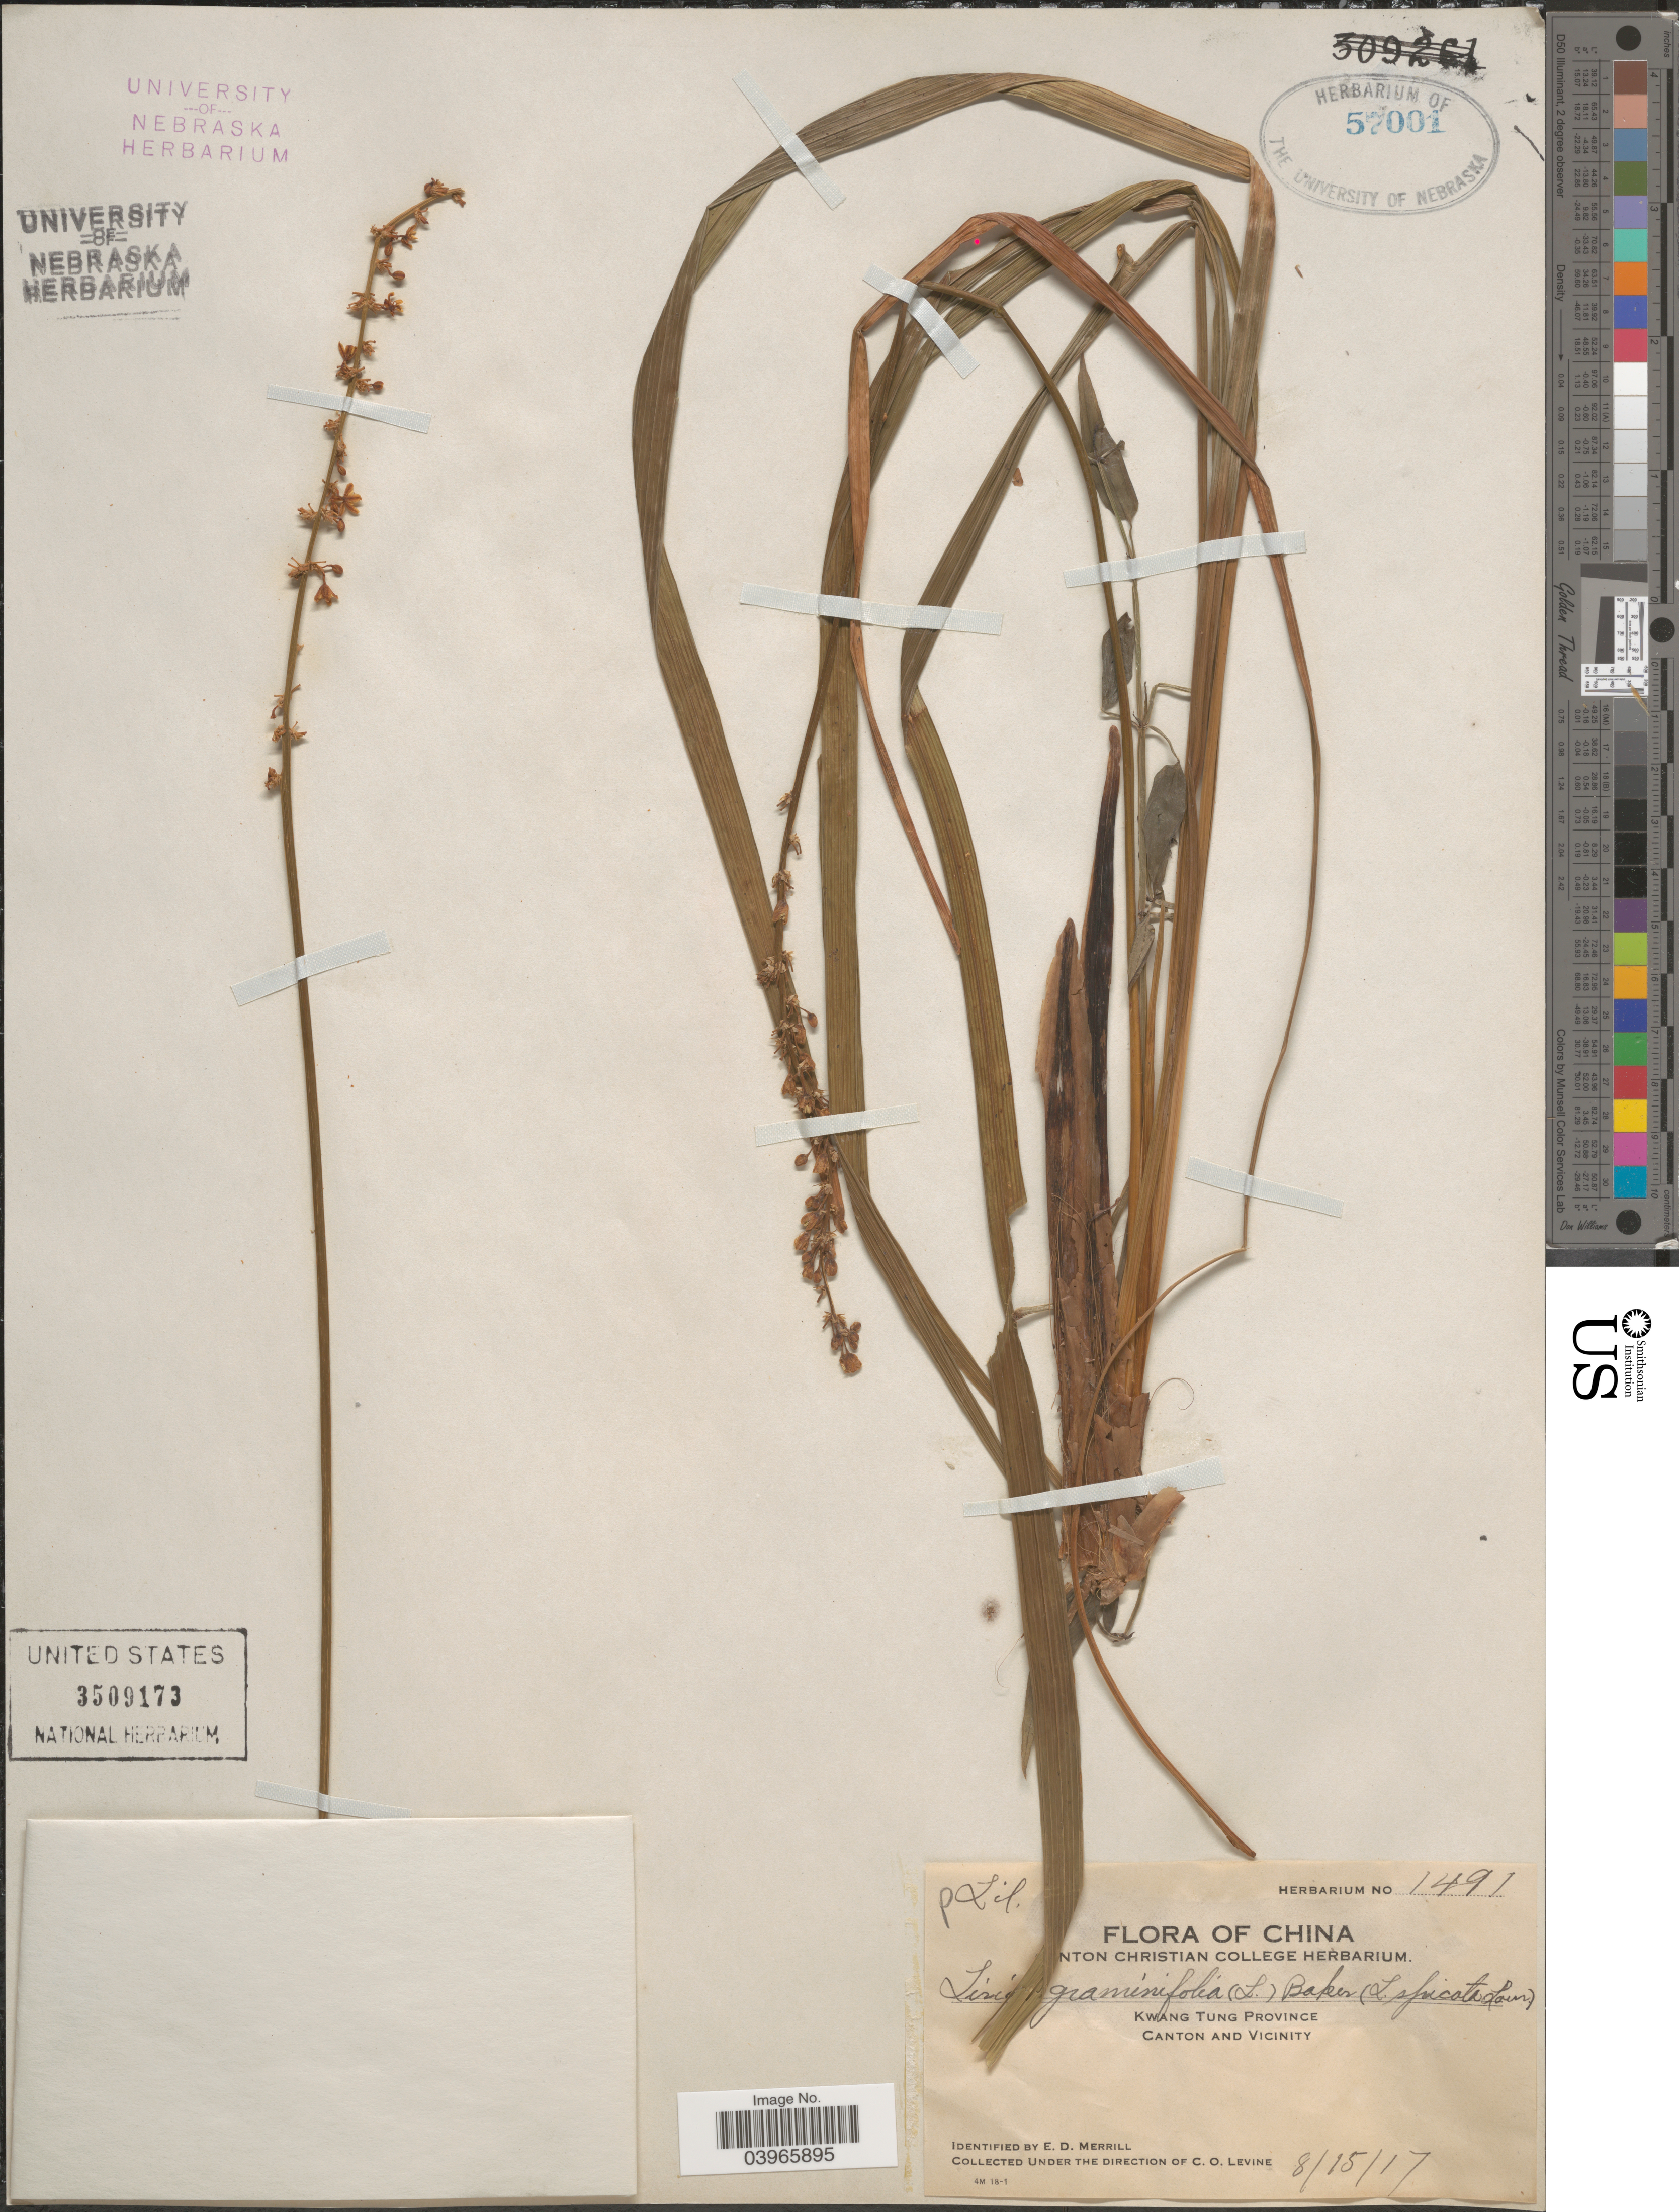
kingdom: Plantae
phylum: Tracheophyta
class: Liliopsida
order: Asparagales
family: Asparagaceae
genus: Liriope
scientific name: Liriope graminifolia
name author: (L.) Baker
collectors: C. O. Levine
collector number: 1491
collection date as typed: Transcribed d/m/y: 15/8/17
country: China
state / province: Guangdong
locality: Kwang Tung Province. Canton and Vicinity.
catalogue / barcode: US 3509173